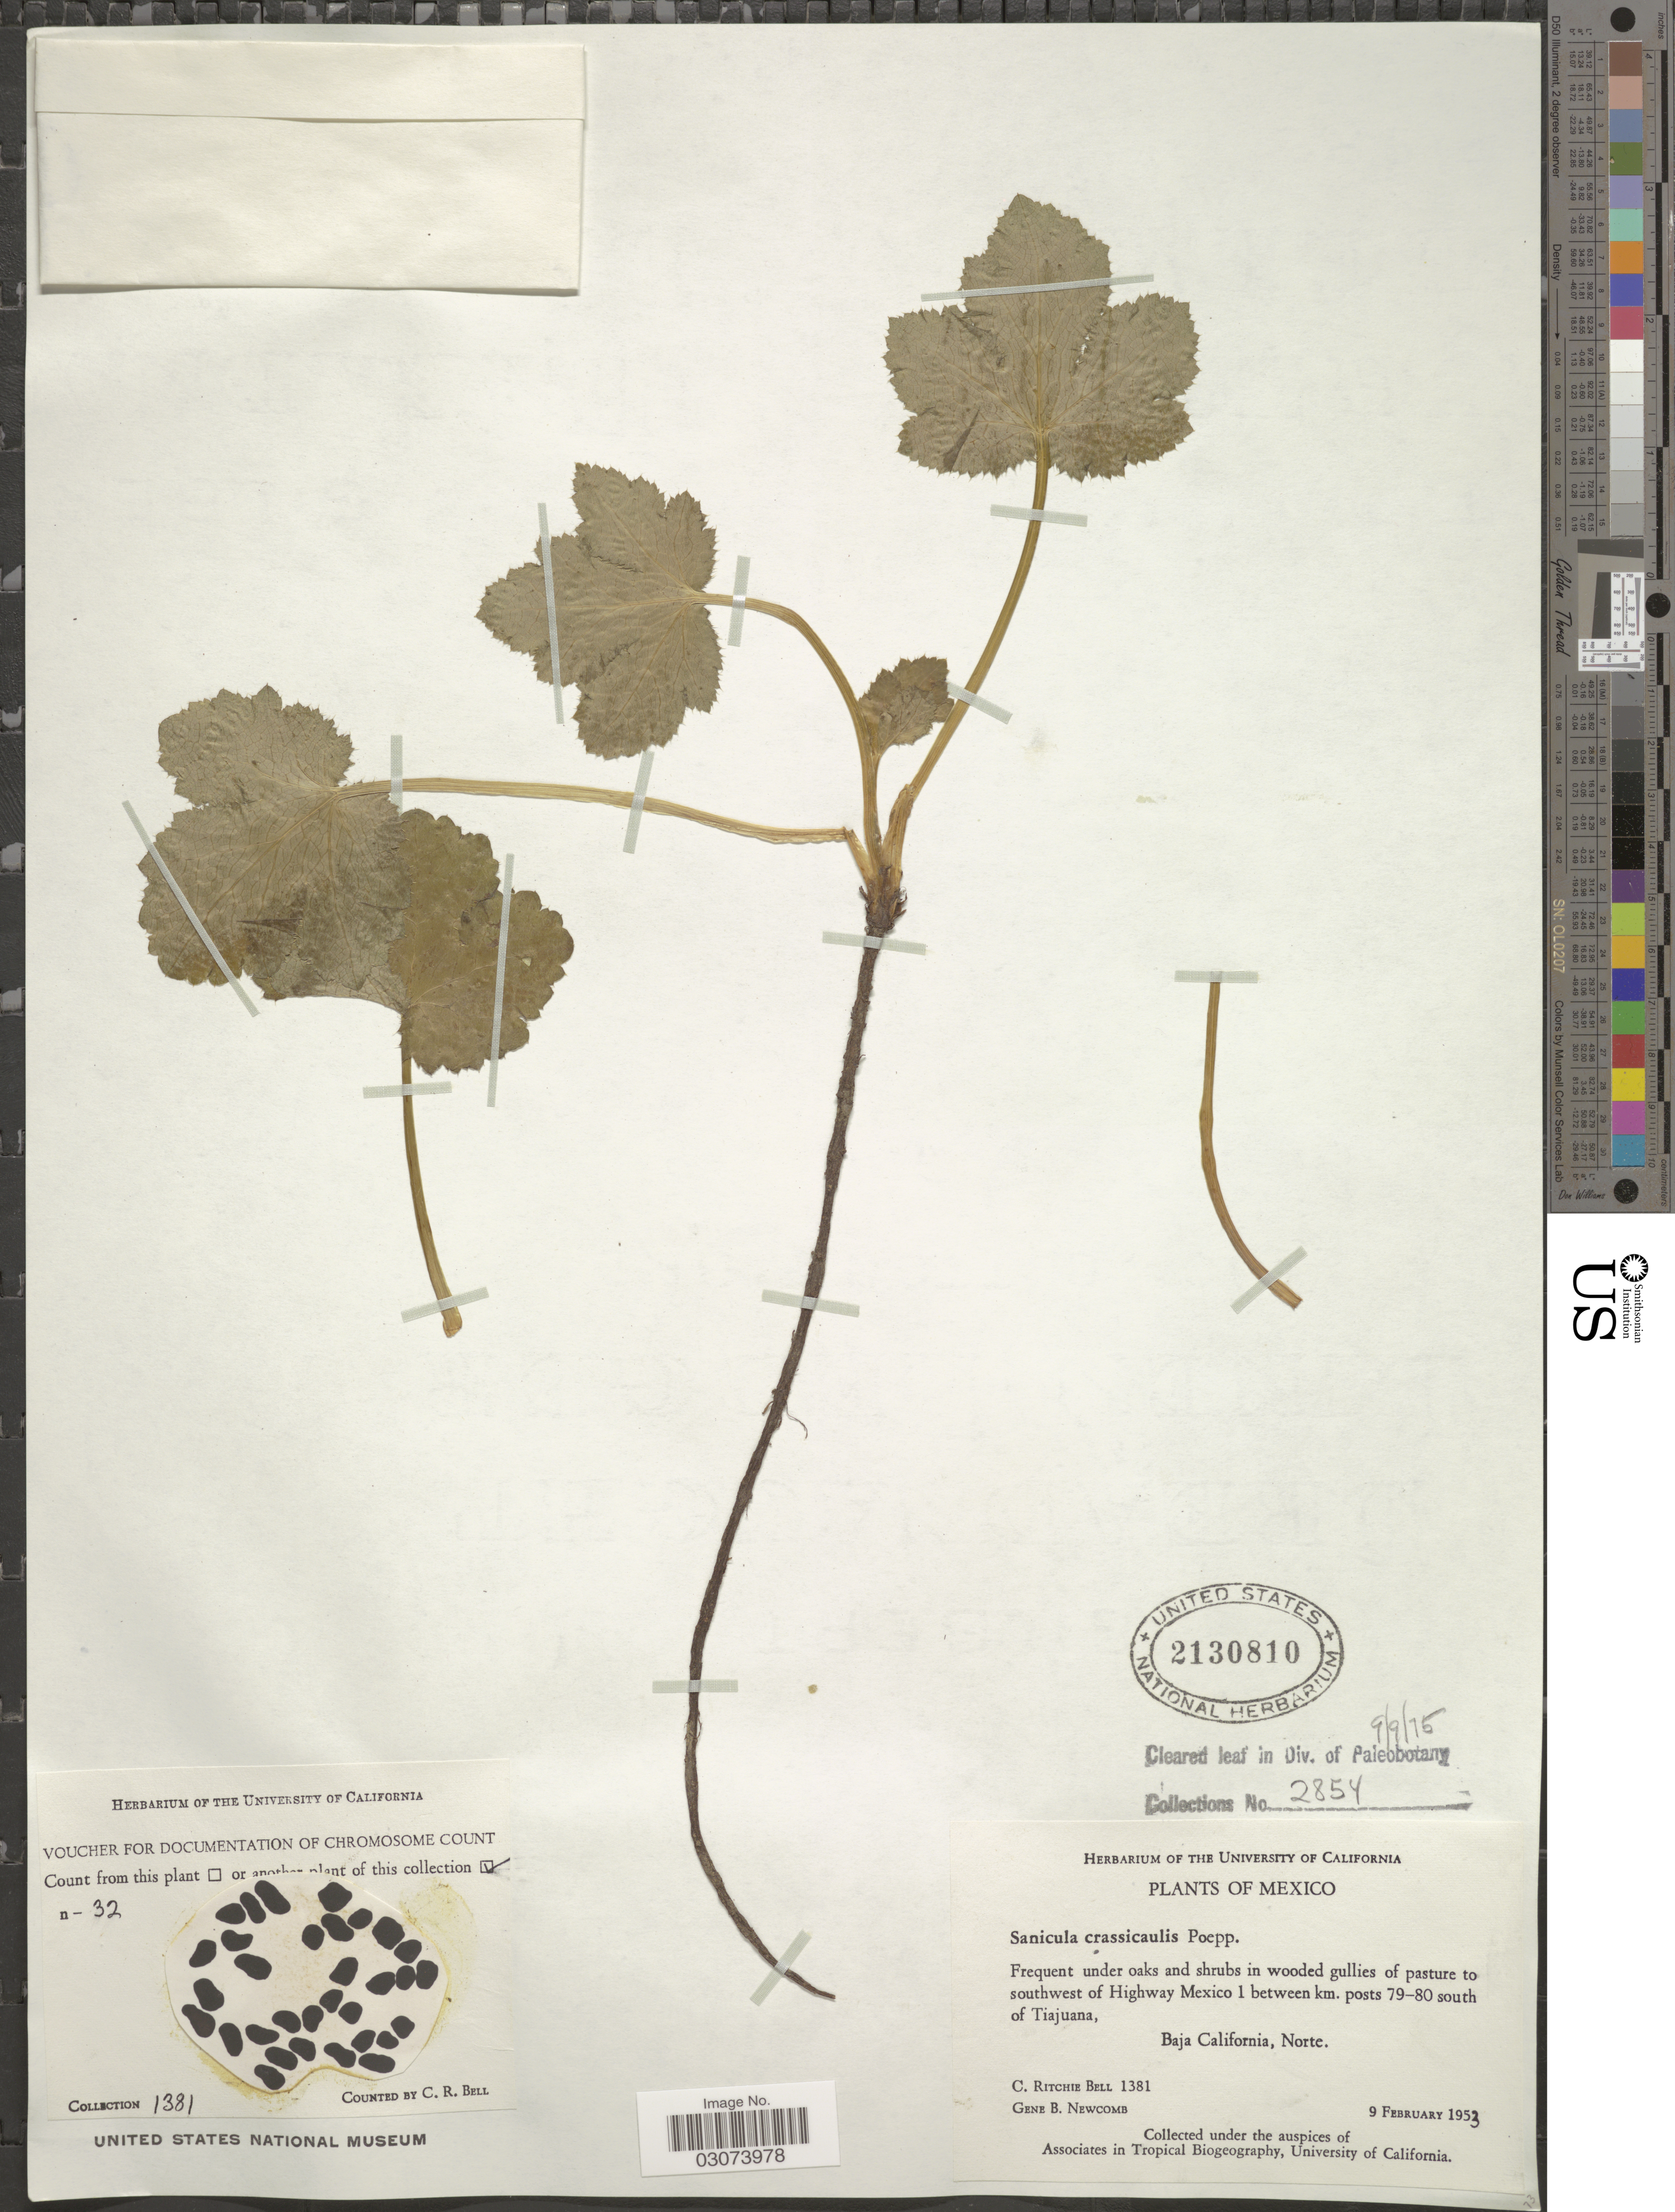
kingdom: Plantae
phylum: Tracheophyta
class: Magnoliopsida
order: Apiales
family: Apiaceae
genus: Sanicula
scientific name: Sanicula crassicaulis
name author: Poepp. ex DC.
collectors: C. R. Bell & G. B. Newcomb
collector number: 1381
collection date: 1953-02-09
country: Mexico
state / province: Baja California Norte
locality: Pasture to southwest of Highway Mexico 1 between km. posts 79-80 south of Tiajuana, Baja California, Norte.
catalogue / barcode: US 2130810